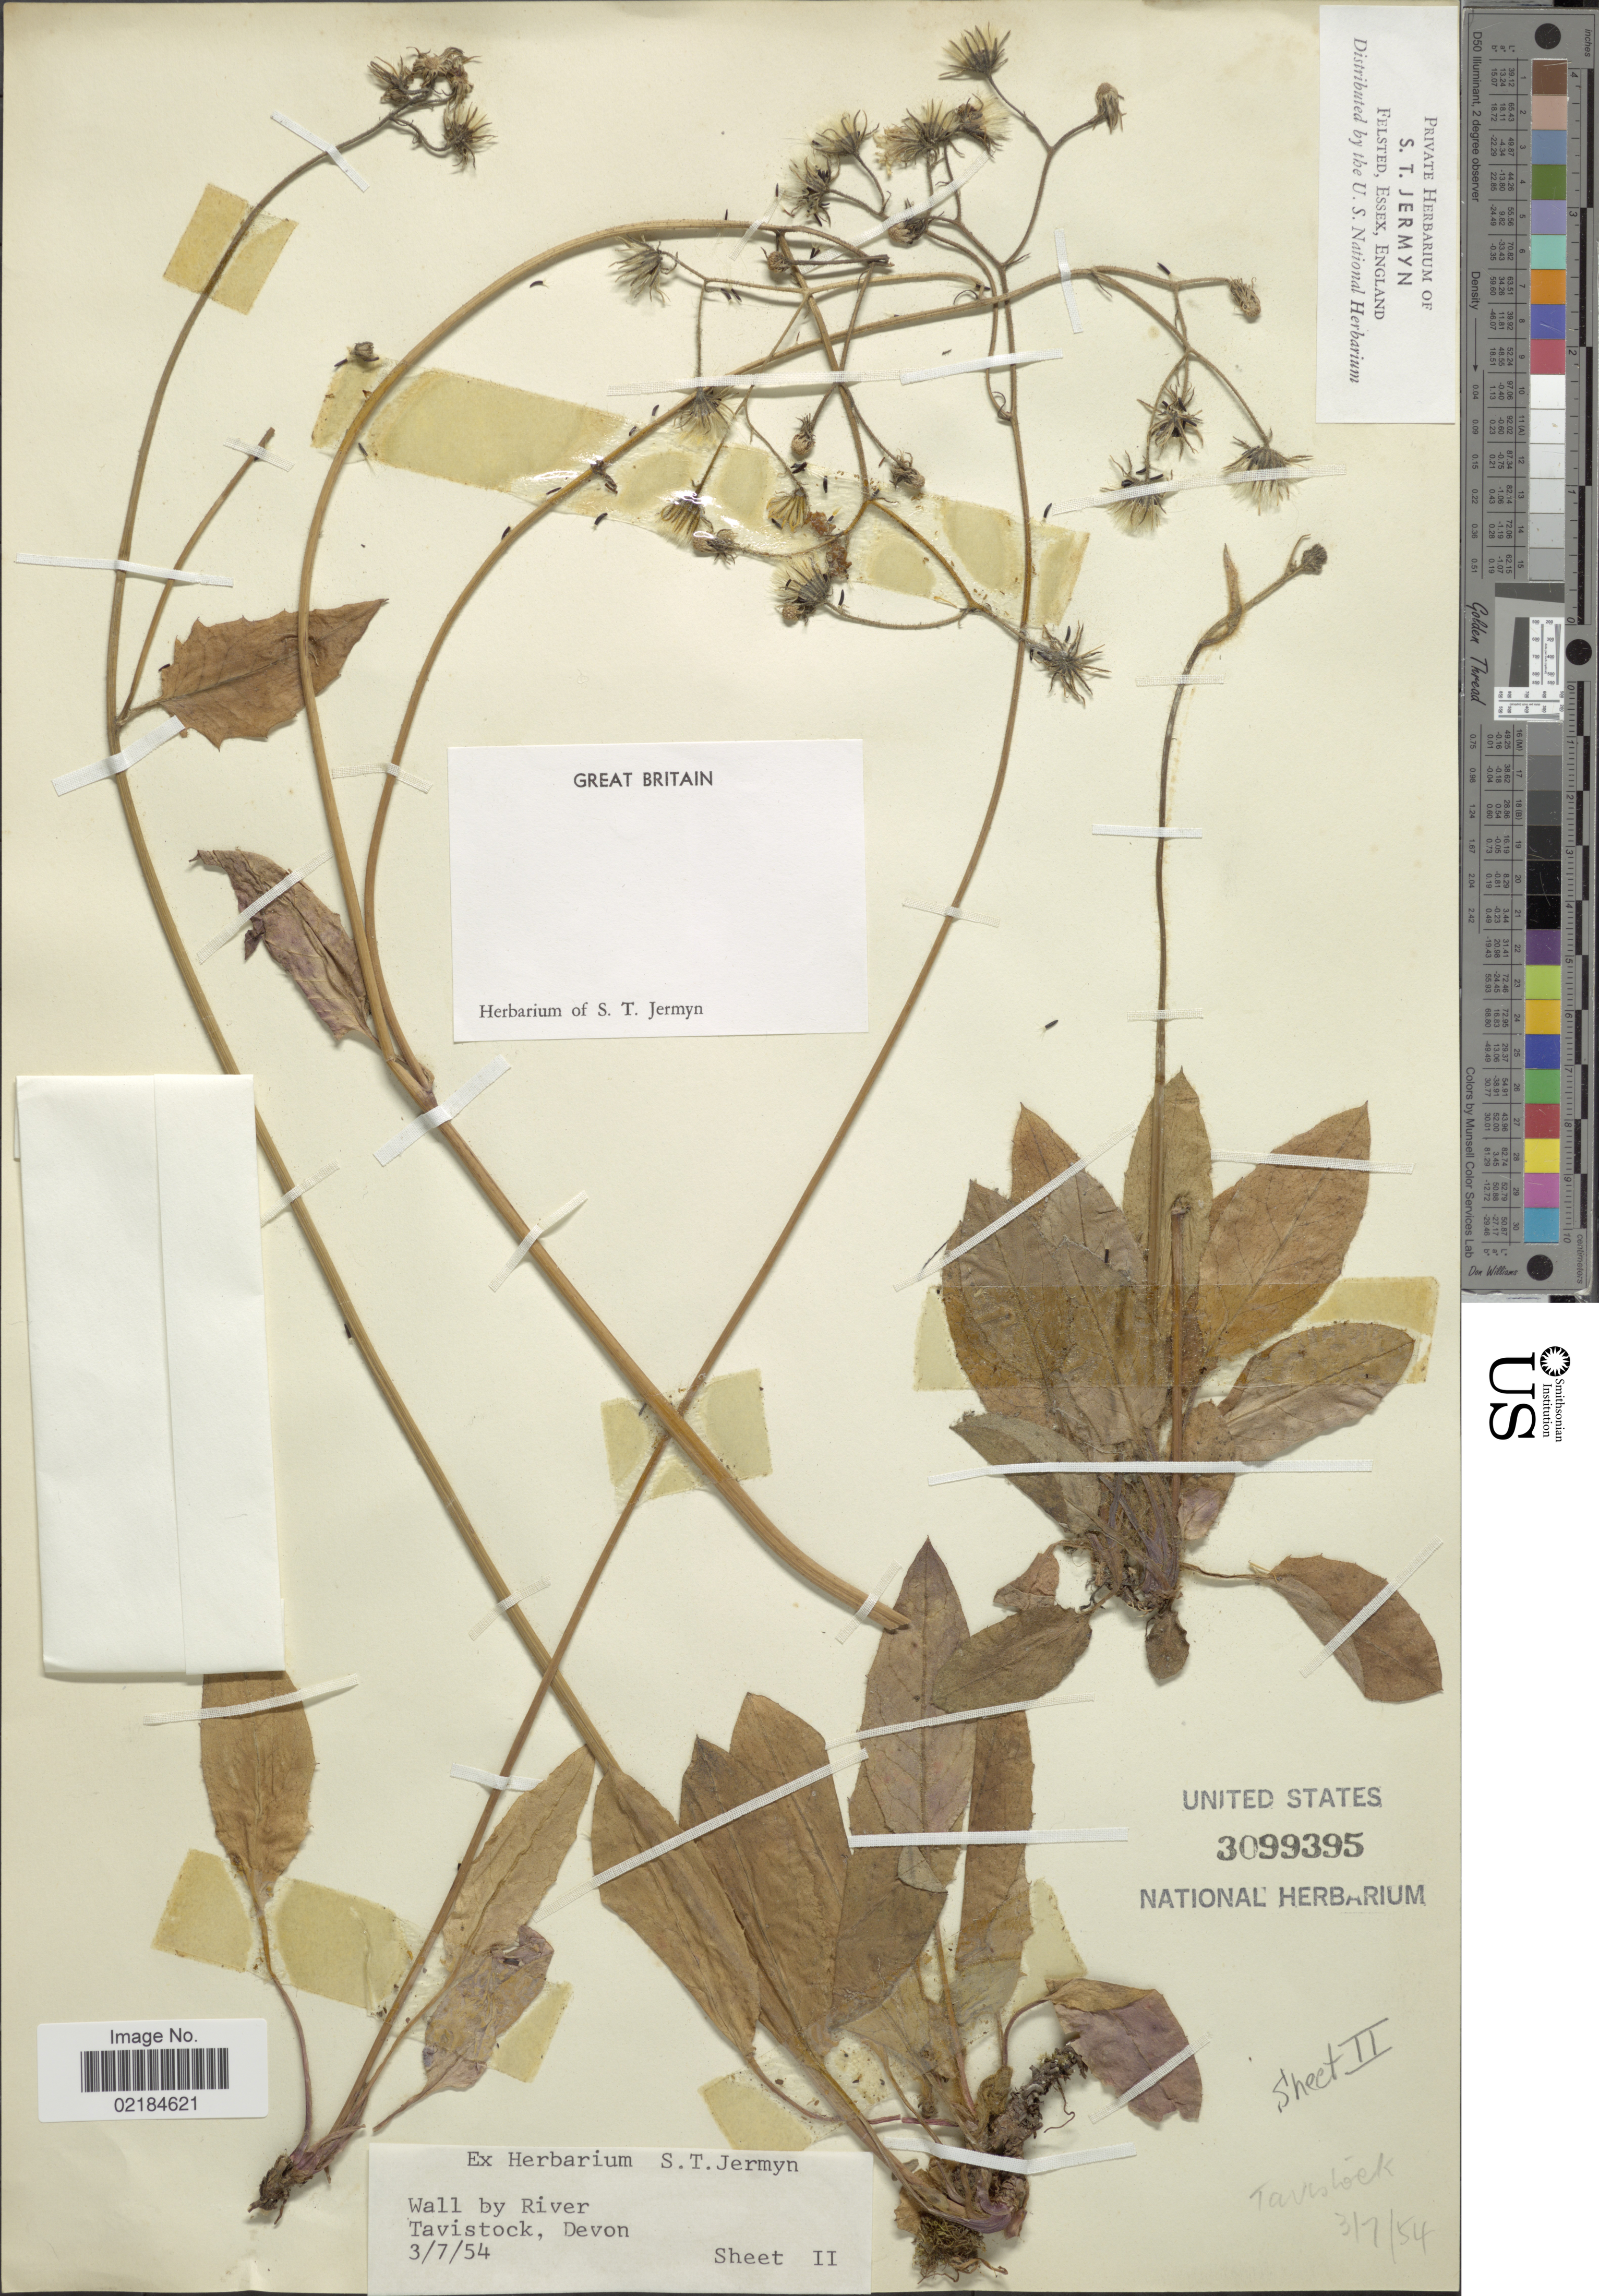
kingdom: Plantae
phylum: Tracheophyta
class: Magnoliopsida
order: Asterales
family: Asteraceae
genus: Hieracium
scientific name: Hieracium repandulare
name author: Druce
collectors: ex herb. S. T. Jermyn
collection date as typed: Transcribed d/m/y: 3/7/54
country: United Kingdom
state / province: England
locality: Great Britain, Wall by River, Tavistock, Devon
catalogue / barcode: US 3099395